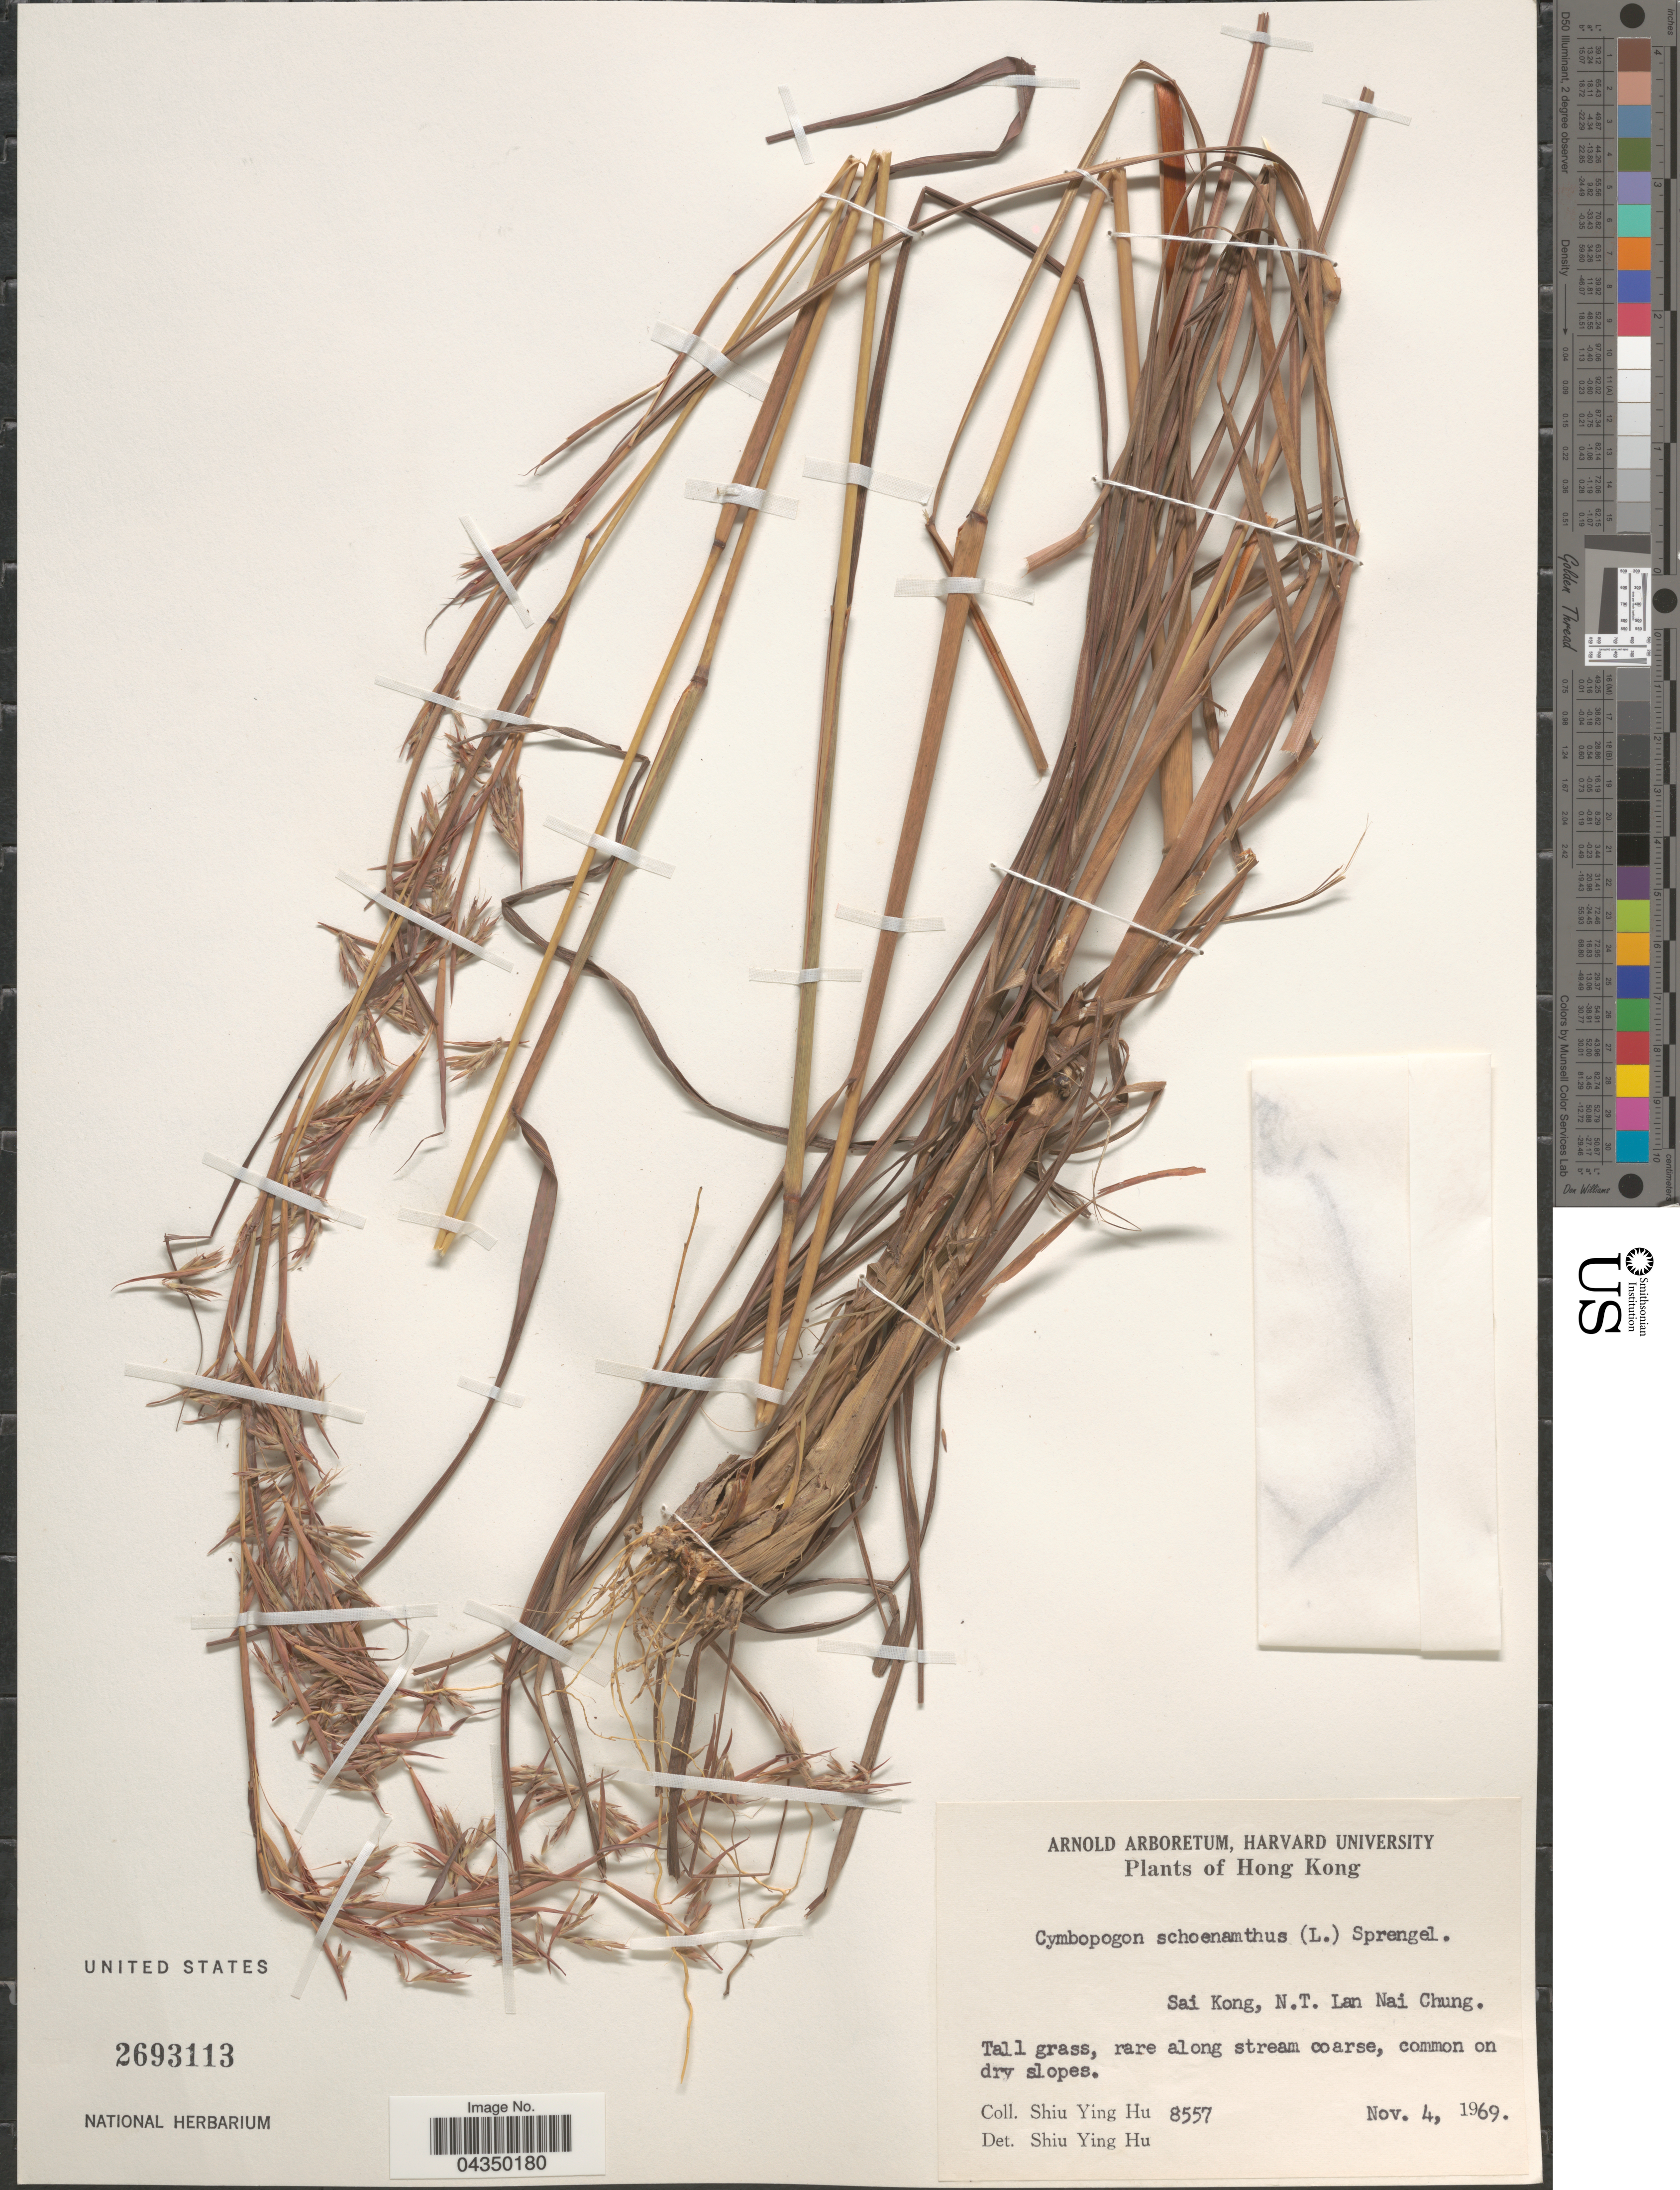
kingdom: Plantae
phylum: Tracheophyta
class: Liliopsida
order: Poales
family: Poaceae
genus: Cymbopogon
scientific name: Cymbopogon schoenanthus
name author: (L.) Spreng.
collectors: S. Y. Hu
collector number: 8557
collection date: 1969-11-04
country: China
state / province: Hong Kong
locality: Sai Kong, N. T. Lan Nai Chung.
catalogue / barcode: US 2693113